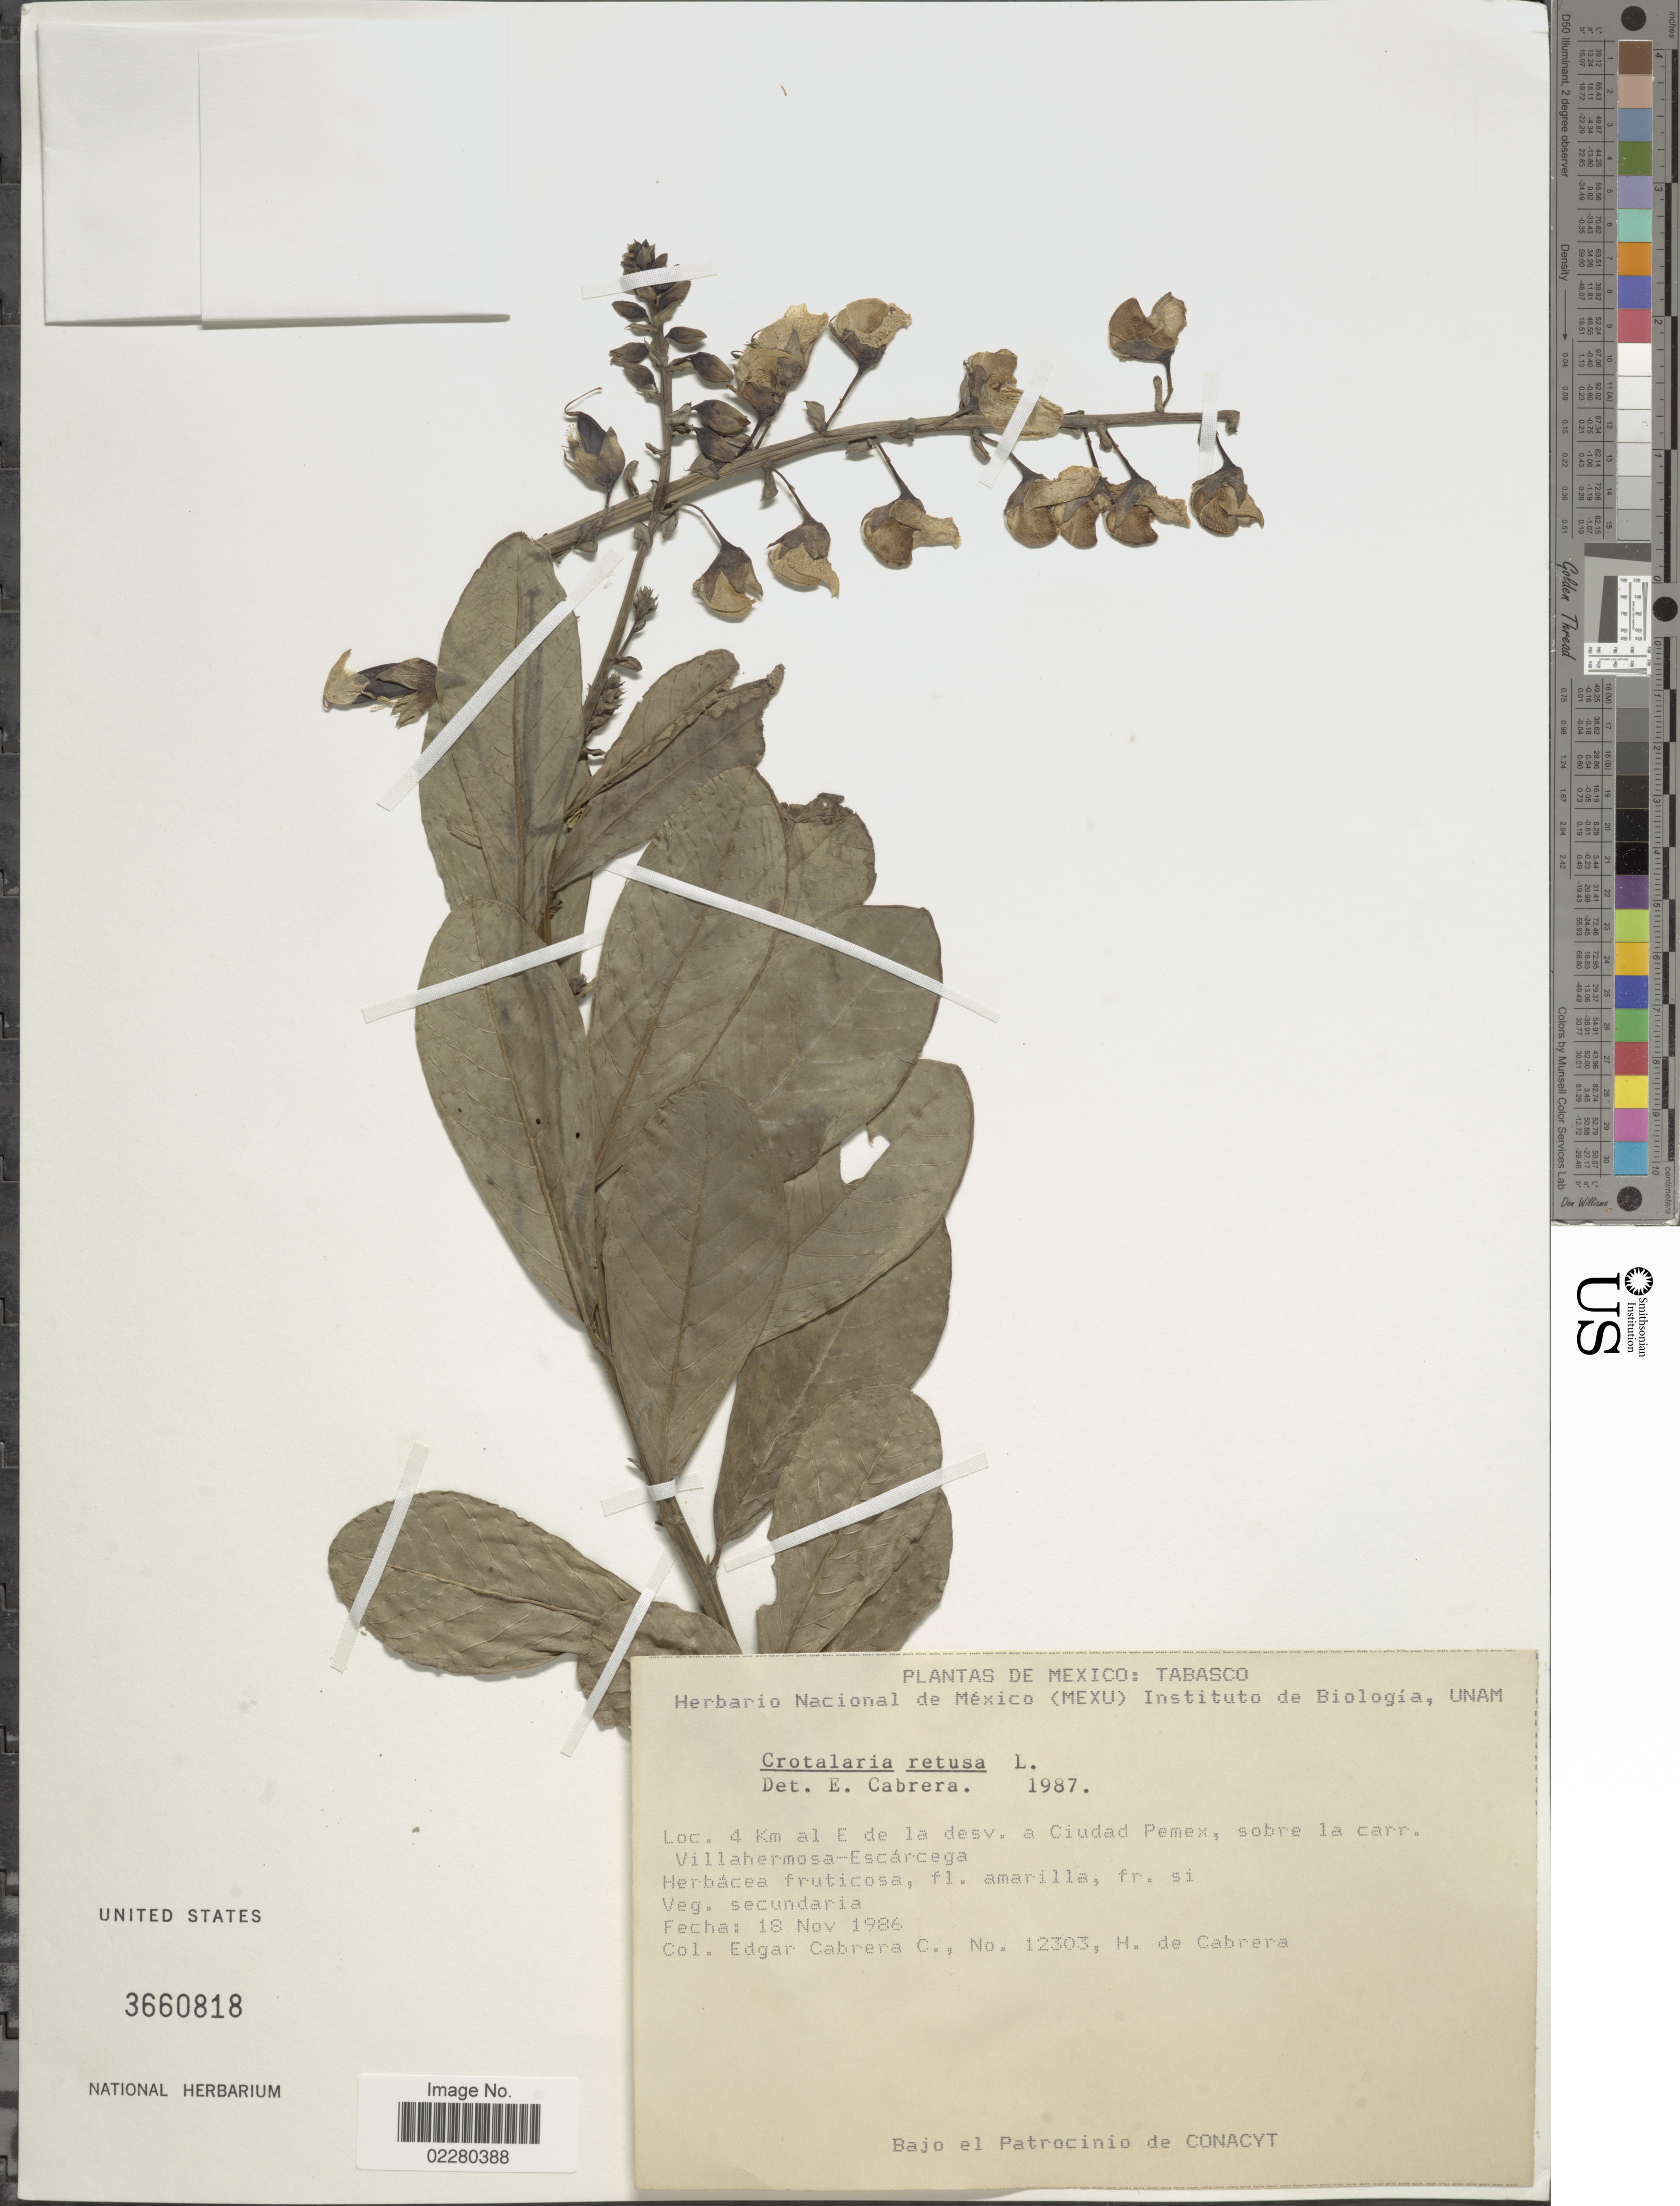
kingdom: Plantae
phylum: Tracheophyta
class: Magnoliopsida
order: Fabales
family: Fabaceae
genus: Crotalaria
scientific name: Crotalaria retusa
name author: L.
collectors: E. Cabrera C. & H. de Cabrera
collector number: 12303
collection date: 1986-11-18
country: Mexico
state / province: Tabasco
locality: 4 Km al E de la desv. a Ciudad Pemex, sobe la carr. Villahermosa-Escárcega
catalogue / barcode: US 3660818